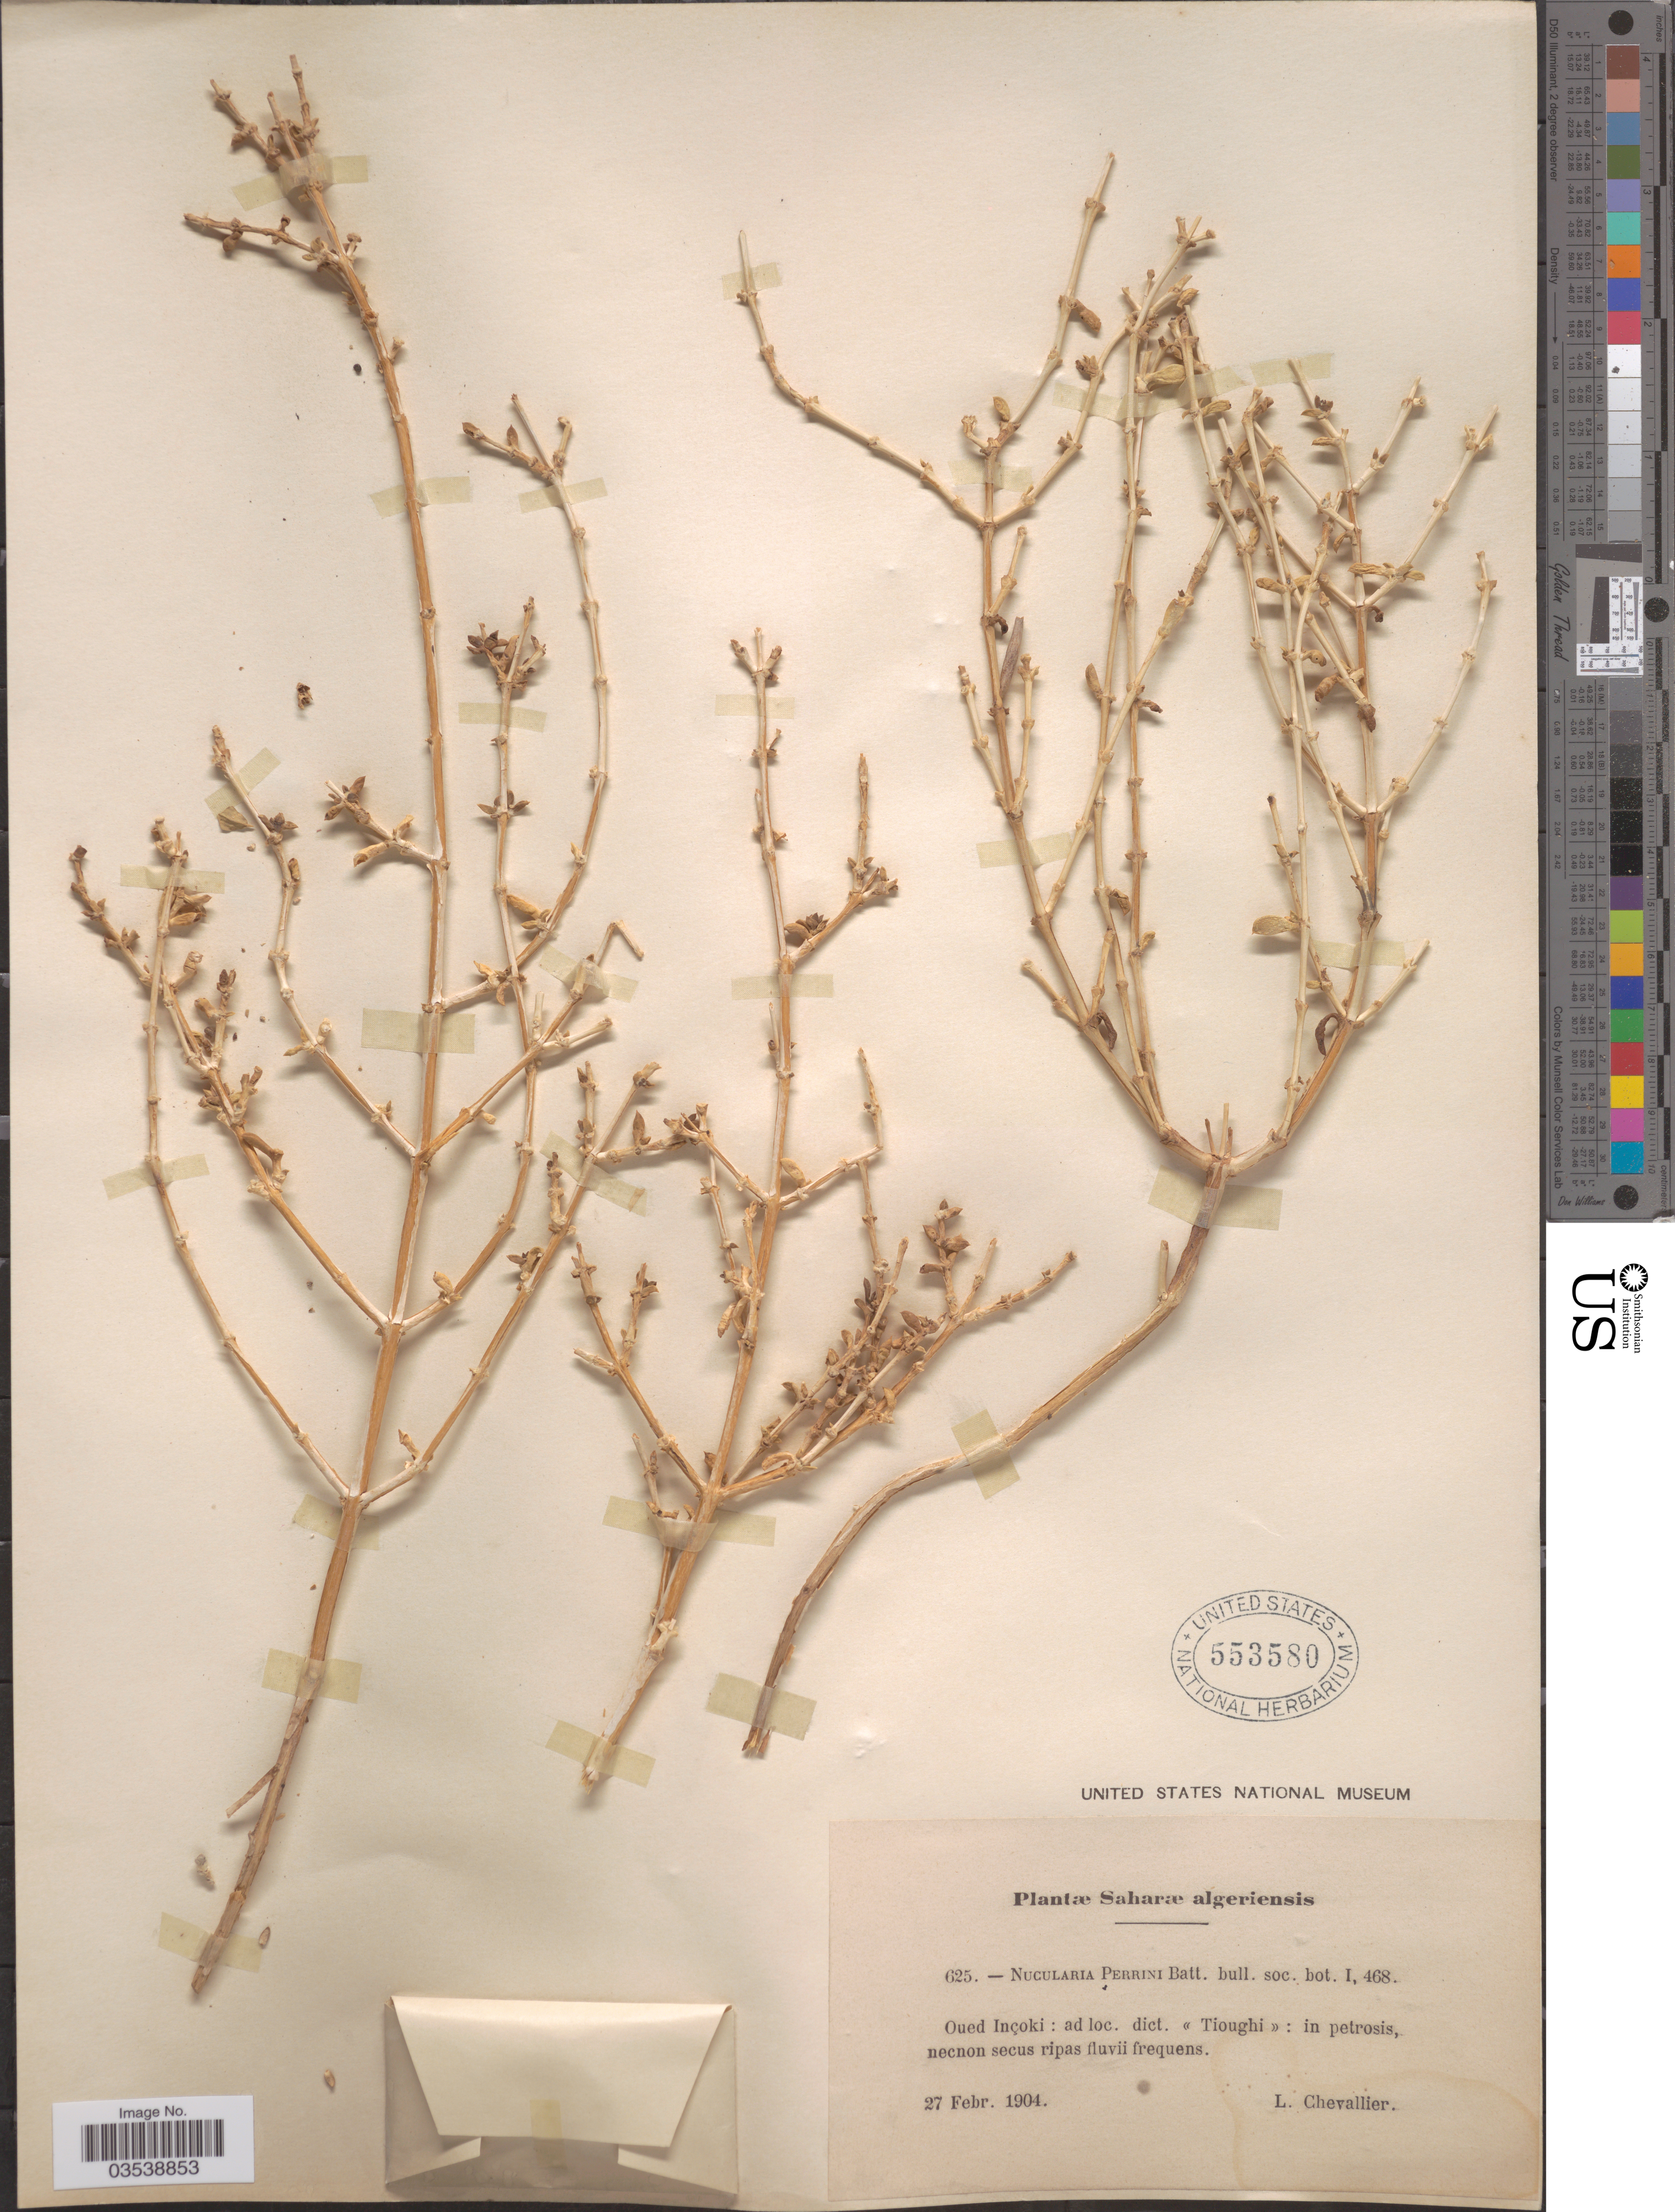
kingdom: Plantae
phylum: Tracheophyta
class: Magnoliopsida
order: Caryophyllales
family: Amaranthaceae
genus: Nucularia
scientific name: Nucularia perrinii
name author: Batt.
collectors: L. Chevallier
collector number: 625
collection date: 1904-02-27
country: Algeria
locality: Saharæ algeriensis. Oued Inçoki: ad loc. dict. «Tioughi».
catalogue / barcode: US 553580